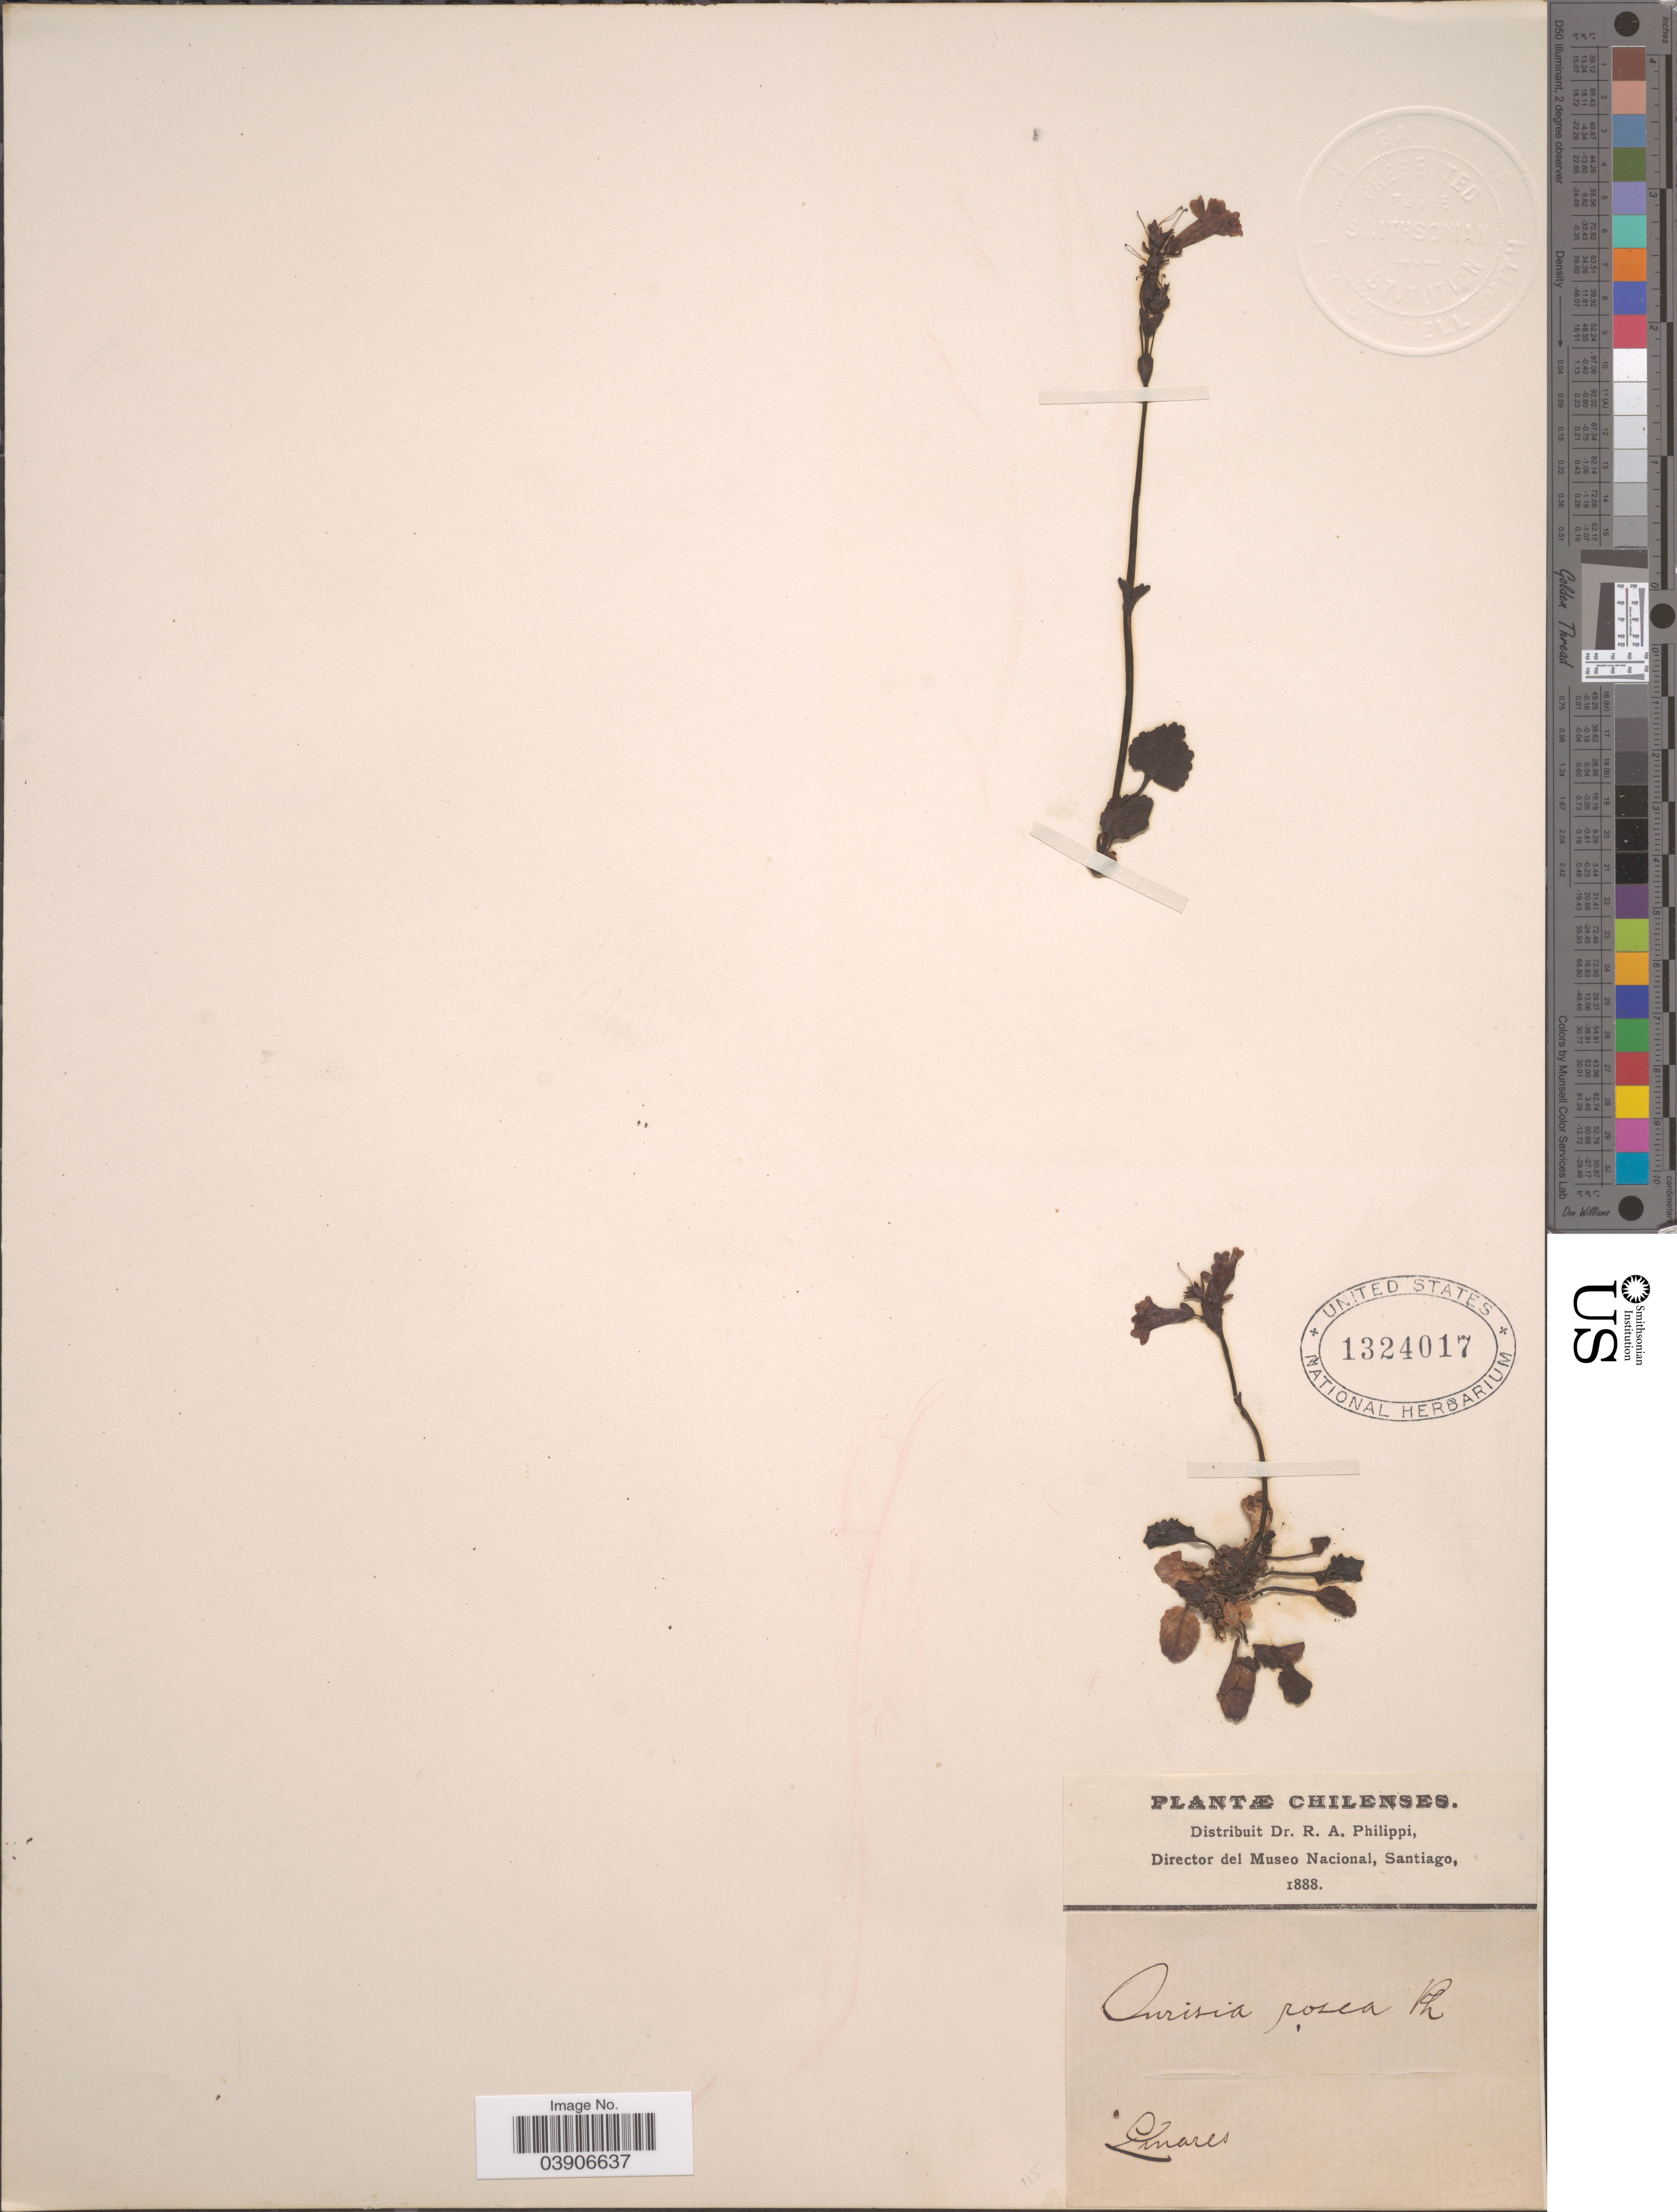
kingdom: Plantae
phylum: Tracheophyta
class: Magnoliopsida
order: Lamiales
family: Plantaginaceae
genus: Ourisia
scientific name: Ourisia rosea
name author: Phil.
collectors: ex. herb. R.A. Philippi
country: Chile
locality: Linares.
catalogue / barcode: US 1324017